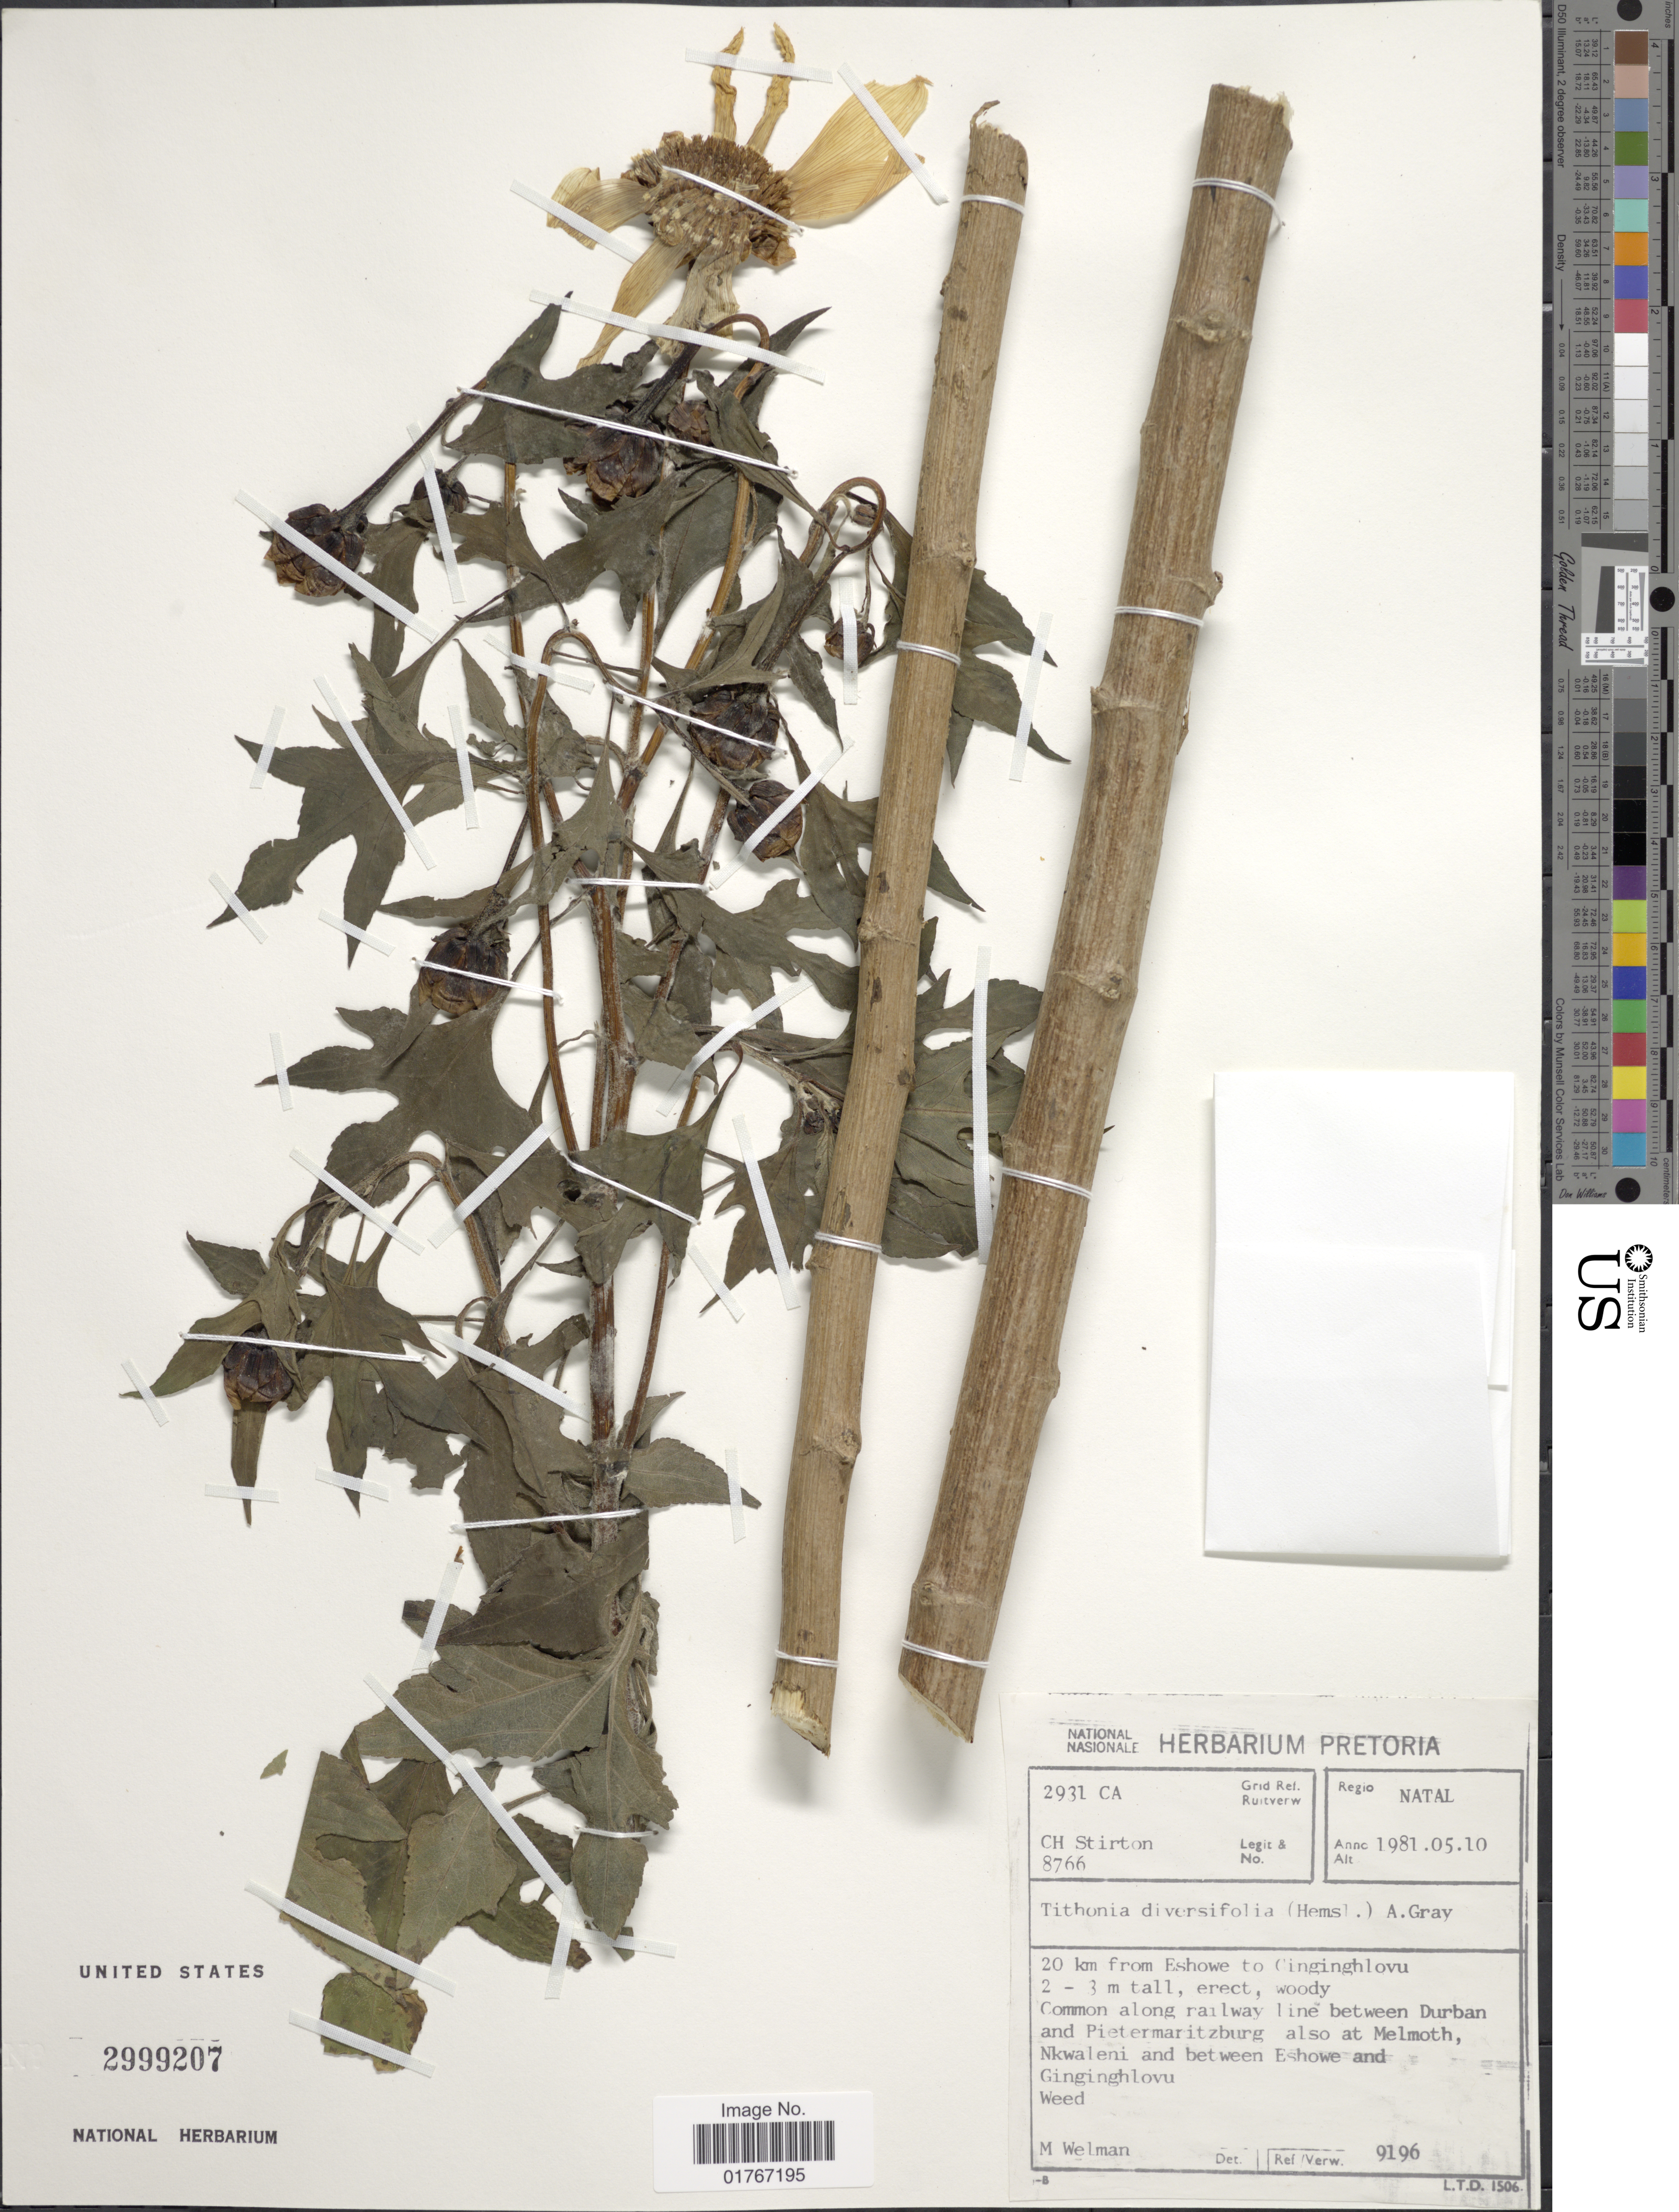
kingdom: Plantae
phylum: Tracheophyta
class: Magnoliopsida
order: Asterales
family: Asteraceae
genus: Tithonia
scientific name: Tithonia diversifolia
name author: (Hemsl.) A. Gray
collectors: C. H. Stirton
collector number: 8766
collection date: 1981-05-10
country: South Africa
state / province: KwaZulu-Natal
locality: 20 km from Eshowe to Cinginghlovu, Common along railway line between Durban and Pietermaritzburg also at Melmoth, Nkwaleni and between Eshowe and Ginginghlovu, Regio Natal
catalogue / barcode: US 2999207